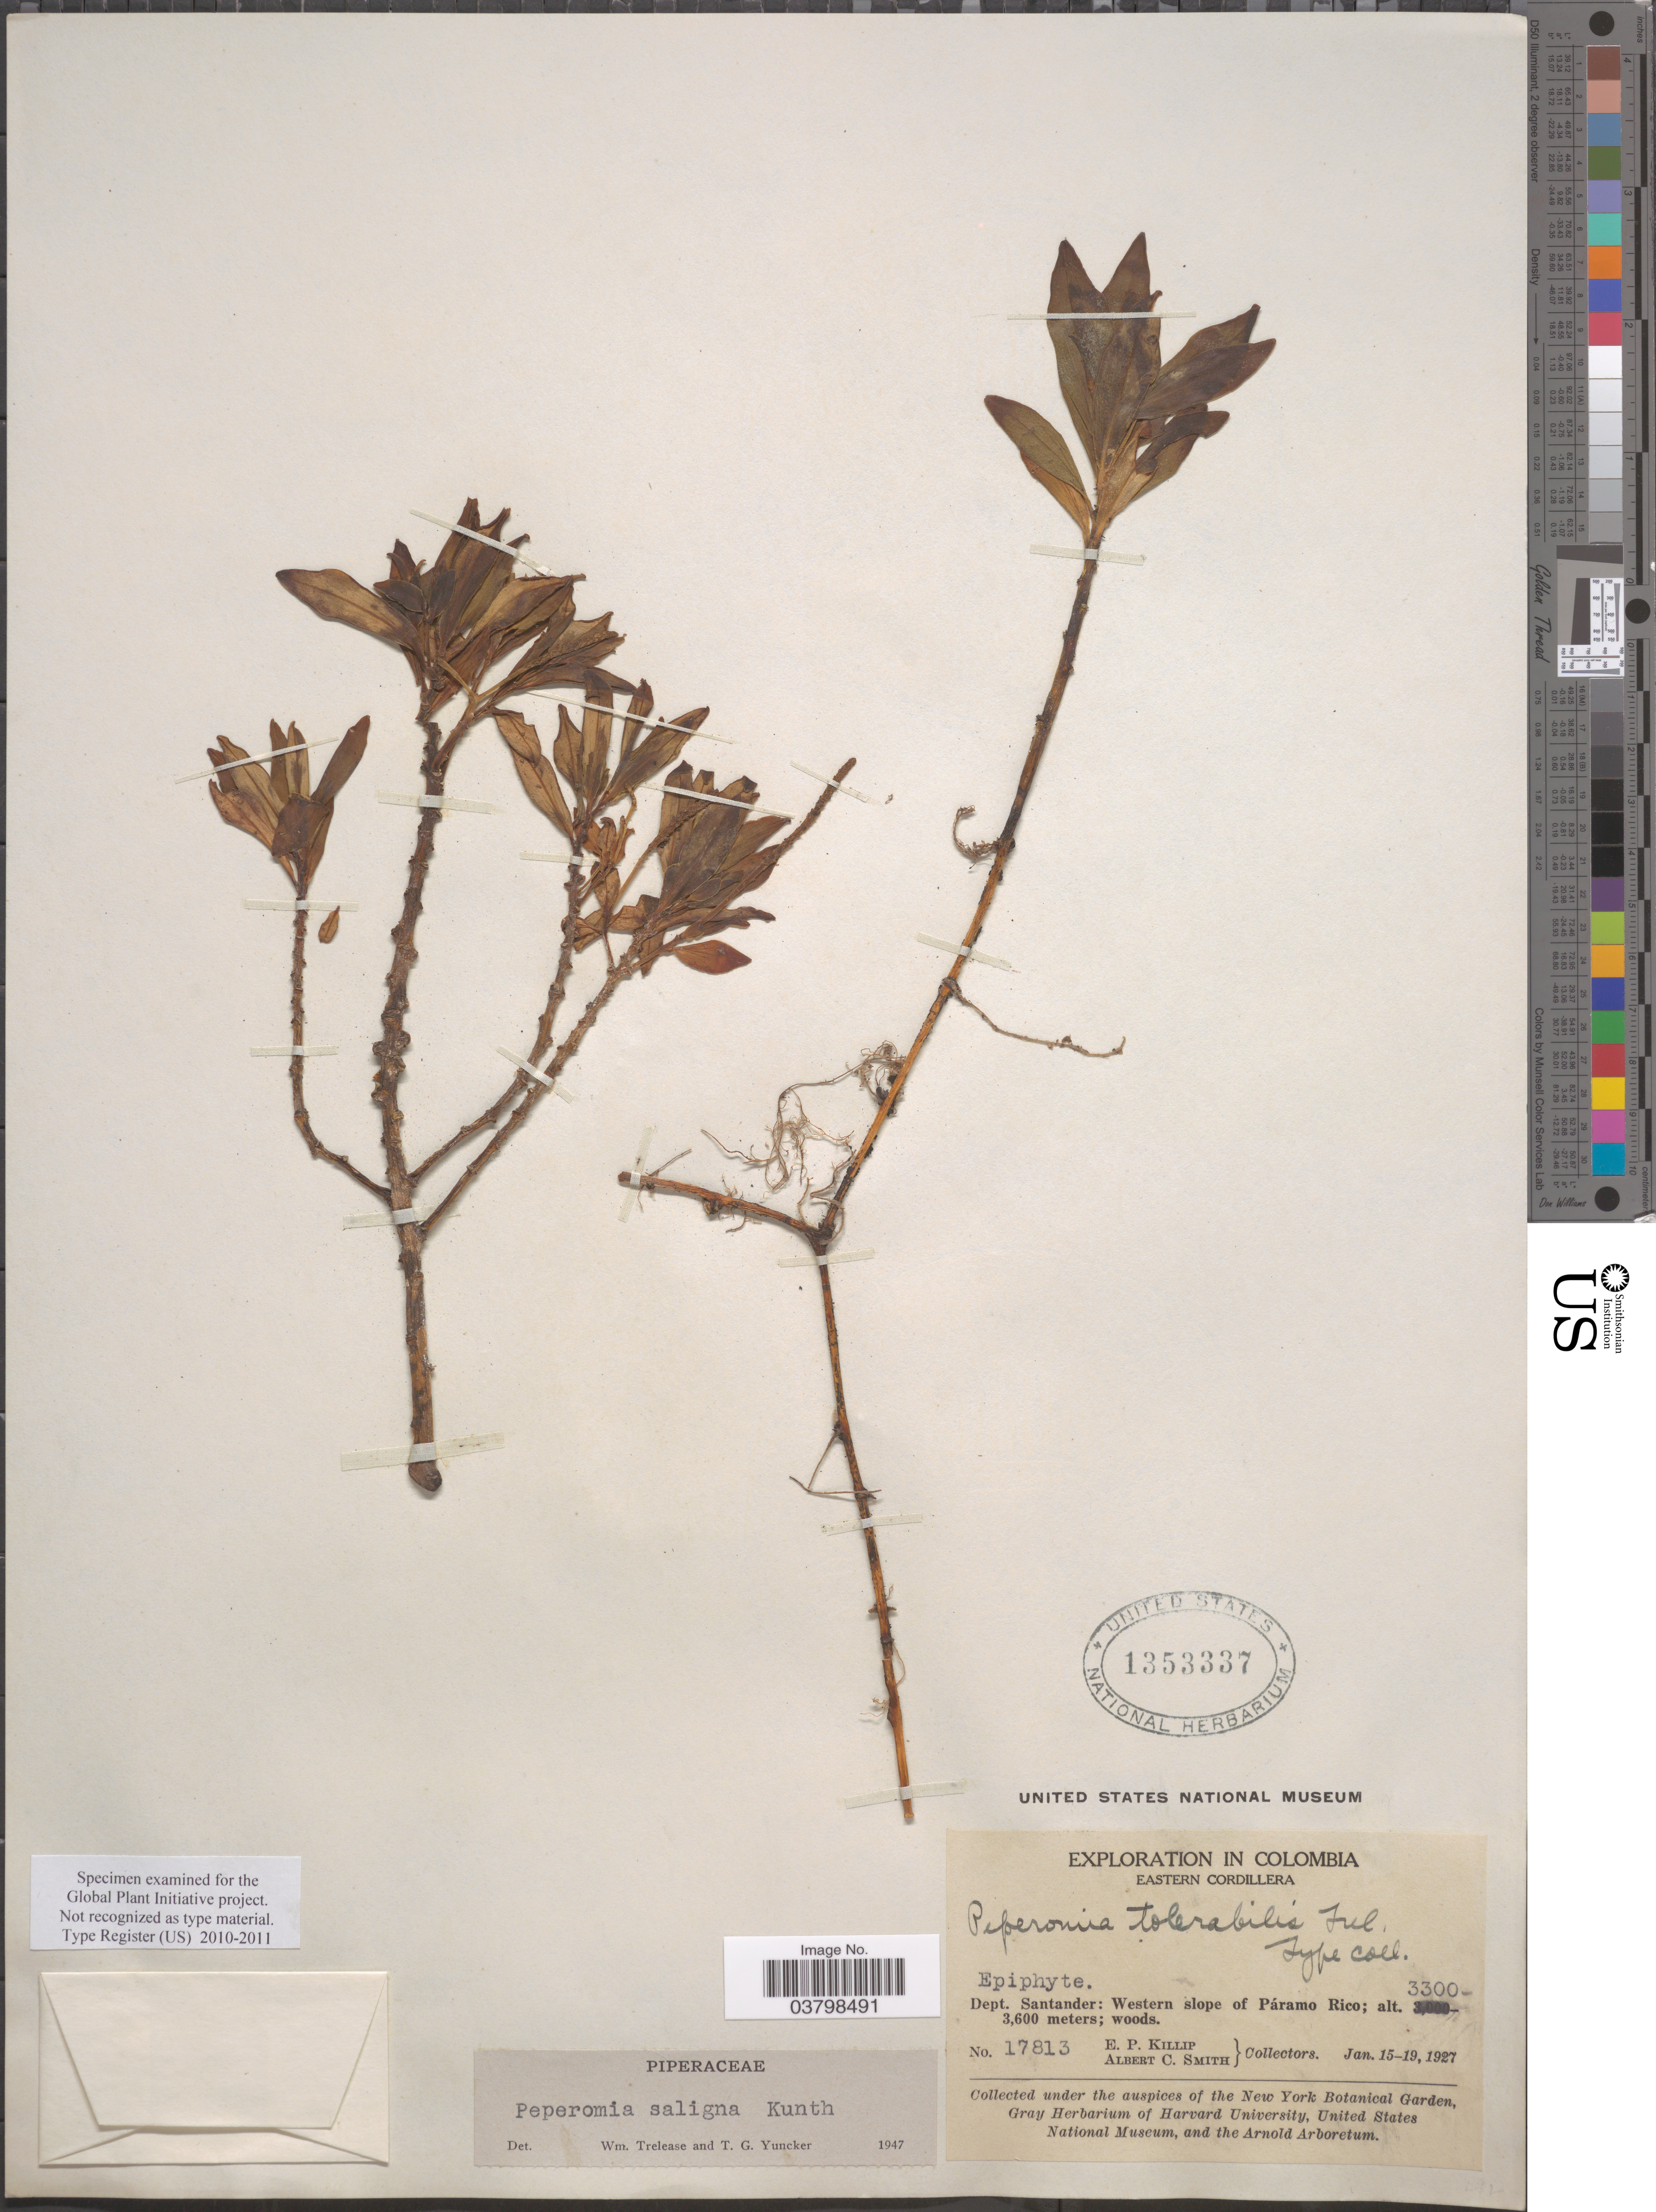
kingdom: Plantae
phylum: Tracheophyta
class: Magnoliopsida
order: Piperales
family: Piperaceae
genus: Peperomia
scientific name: Peperomia saligna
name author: Kunth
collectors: E. P. Killip & A. C. Smith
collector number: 17813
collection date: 1927-01-15/1927-01-19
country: Colombia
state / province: Santander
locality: Eastern Cordillera. Dept. Santander: Western slope of Páramo Rico.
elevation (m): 3300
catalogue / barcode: US 1353337